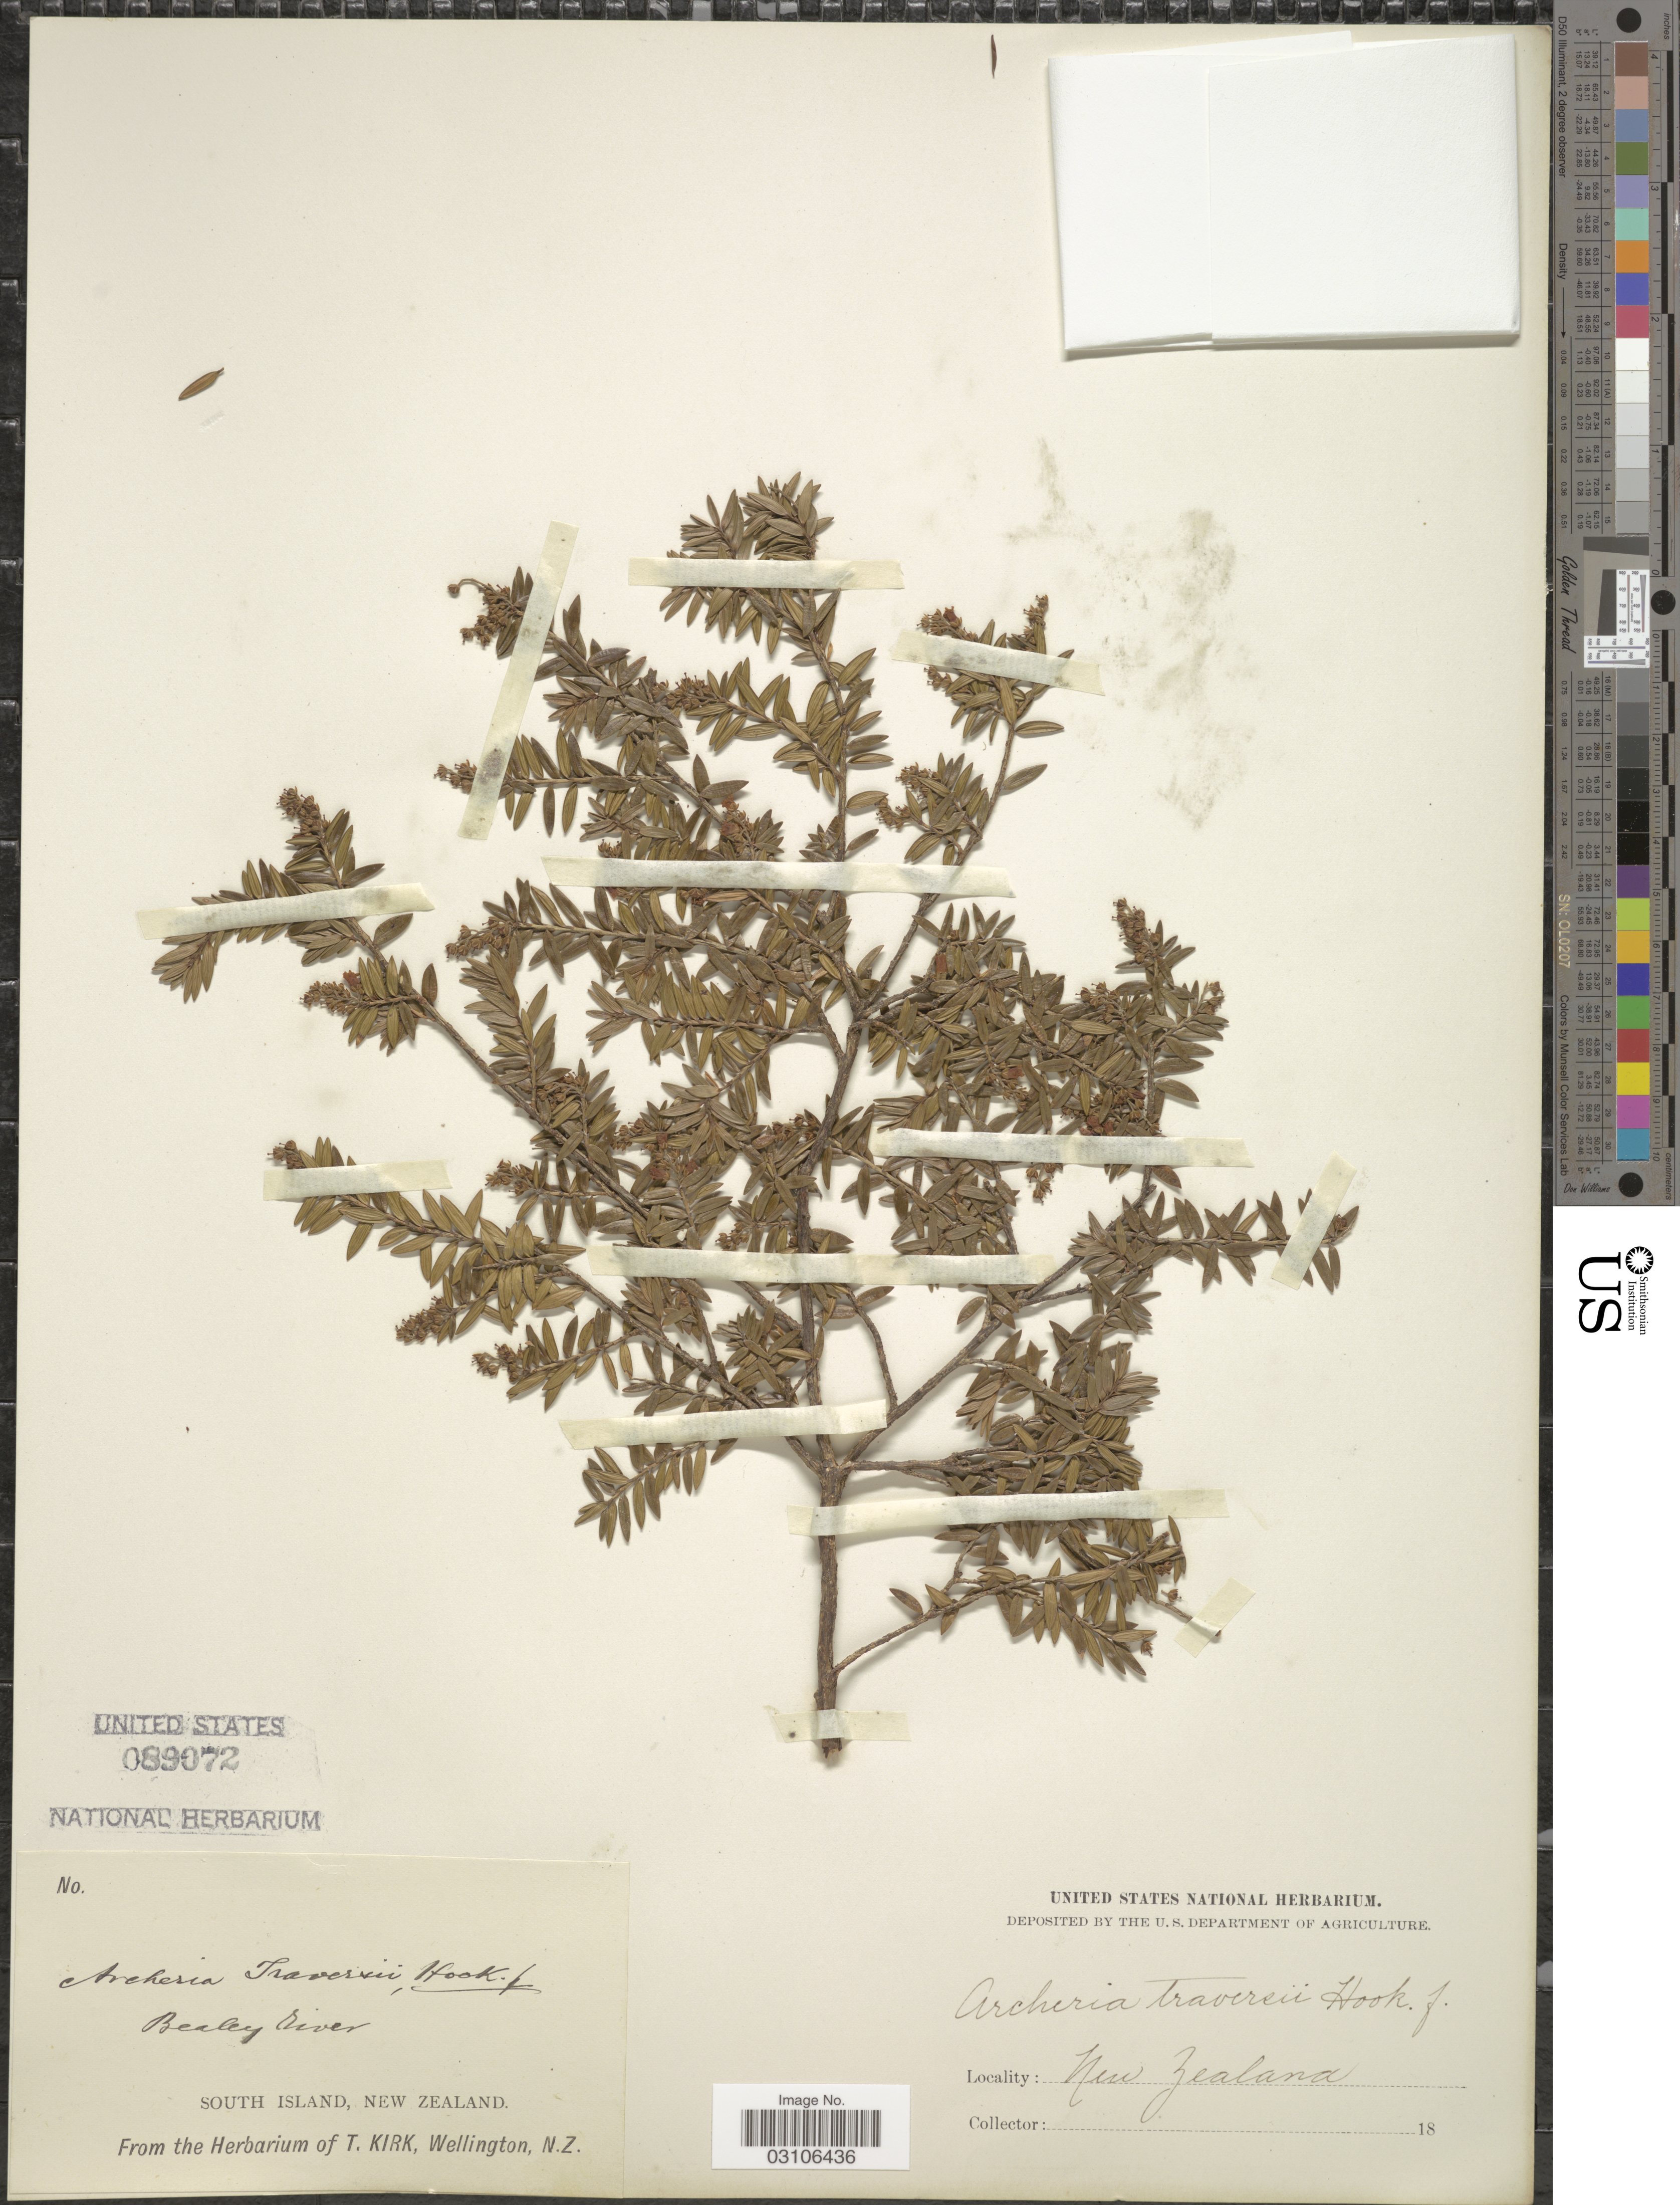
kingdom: Plantae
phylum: Tracheophyta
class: Magnoliopsida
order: Ericales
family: Ericaceae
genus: Archeria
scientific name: Archeria traversii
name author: Hook. f.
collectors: ex herb. T. Kirk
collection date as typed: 18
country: New Zealand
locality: Bealey river, South Island.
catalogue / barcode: US 89072